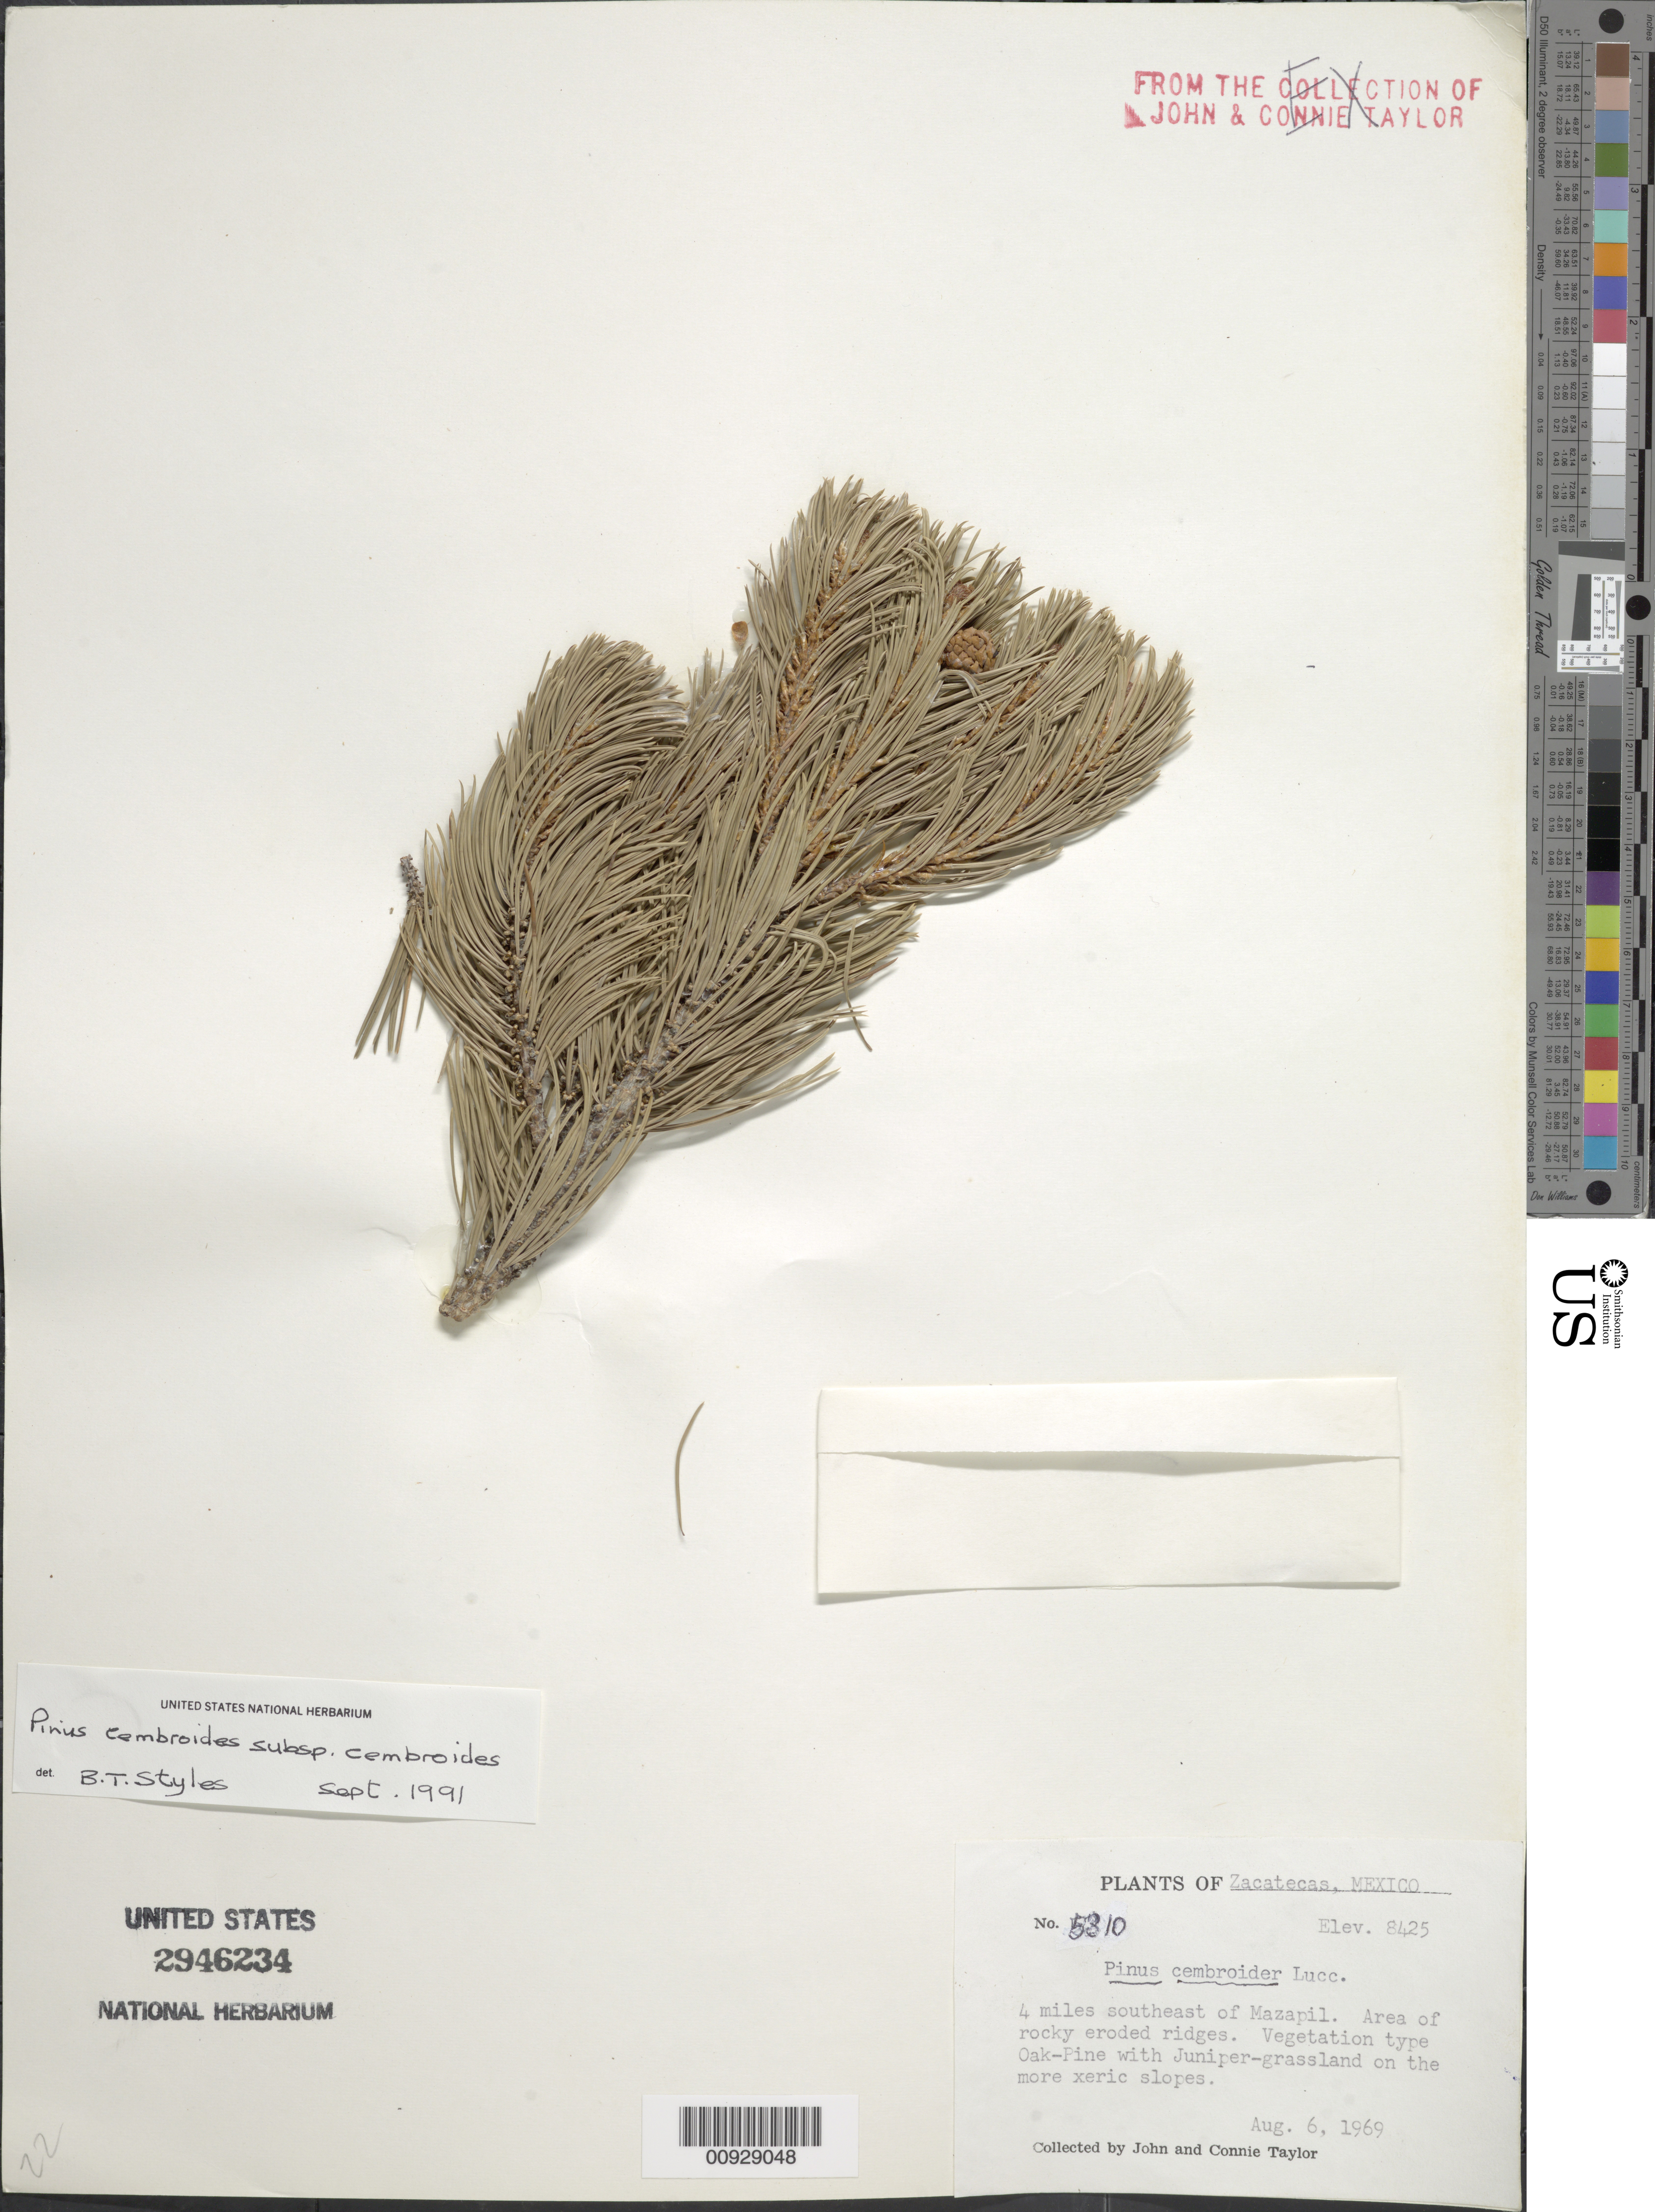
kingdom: Plantae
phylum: Tracheophyta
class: Pinopsida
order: Pinales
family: Pinaceae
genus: Pinus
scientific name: Pinus cembroides subsp. cembroides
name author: Zucc.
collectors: J. Taylor & C. Taylor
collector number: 5310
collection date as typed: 06 Aug 1969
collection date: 1969-08-06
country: Mexico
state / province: Zacatecas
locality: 4 miles southeast of Mazapil.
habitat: Area of rocky eroded ridges. Vegetation type Oak-Pine with Juniper-grassland on the more xeric slopes.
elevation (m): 2568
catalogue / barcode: US 2946234